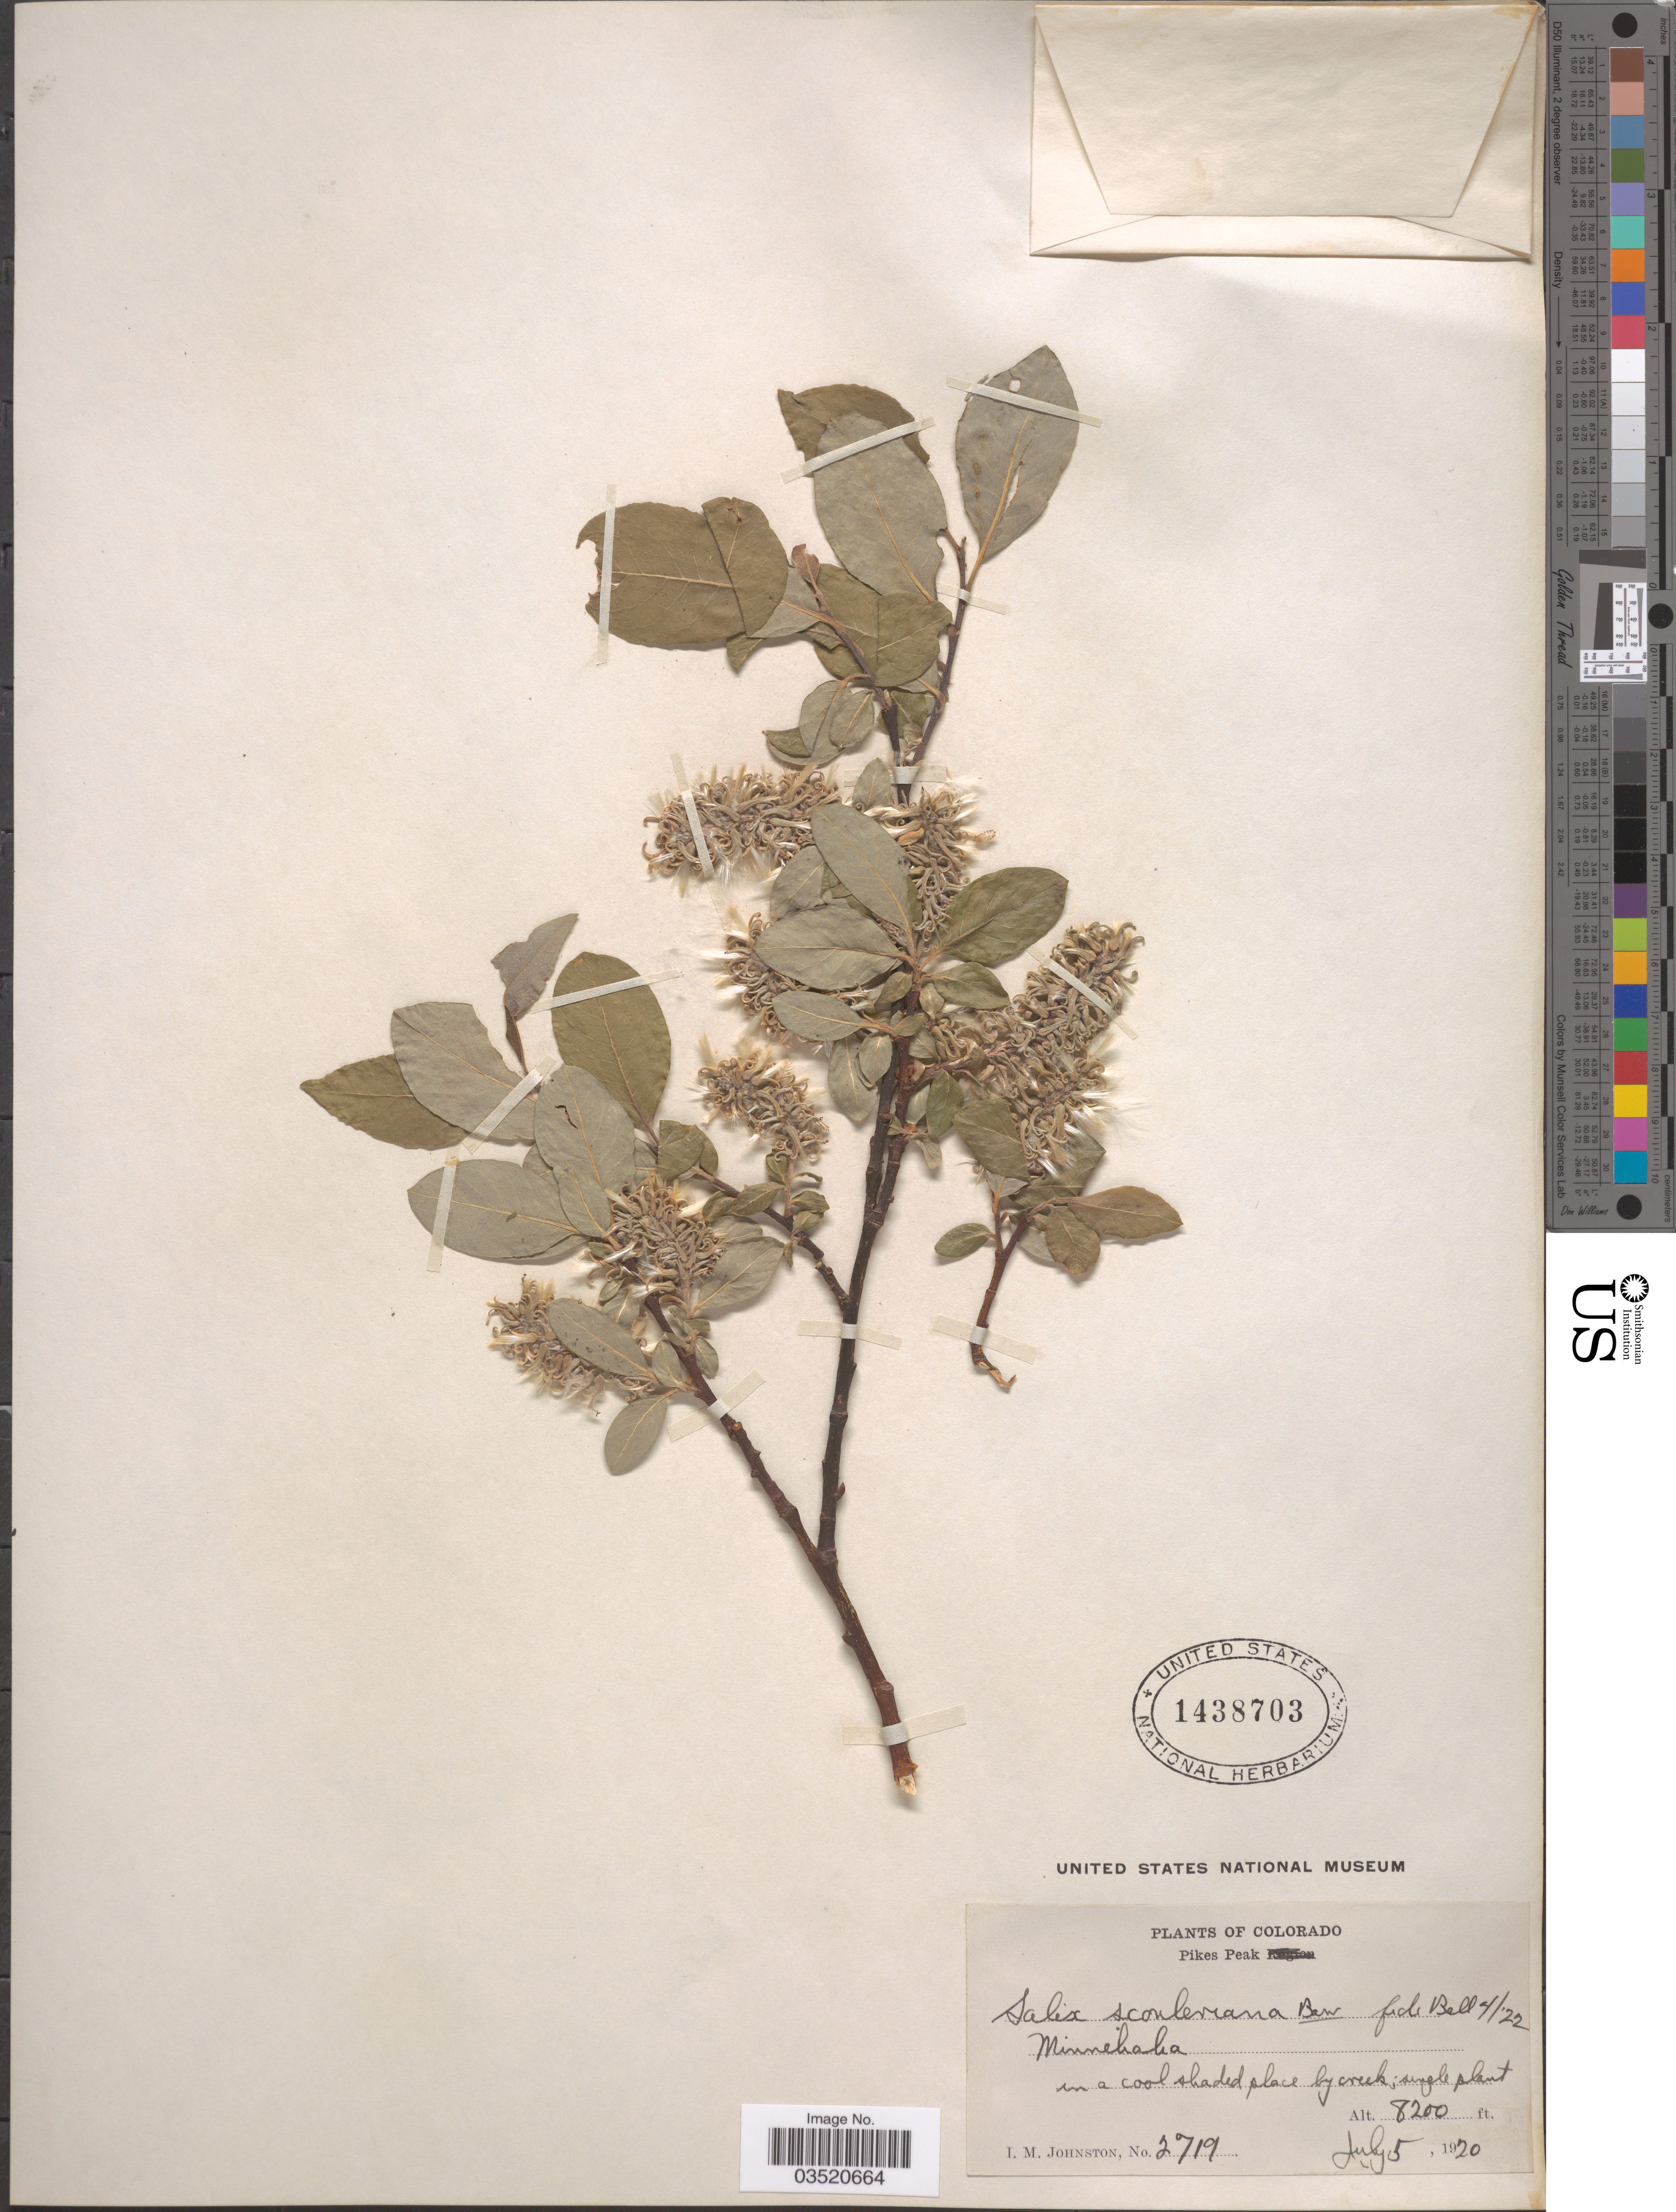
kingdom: Plantae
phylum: Tracheophyta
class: Magnoliopsida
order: Malpighiales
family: Salicaceae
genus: Salix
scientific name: Salix scouleriana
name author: Barratt ex Hook.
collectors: I.M. Johnston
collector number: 2719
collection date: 1920-07-05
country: United States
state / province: Colorado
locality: Pikes Peak. Minnehaha.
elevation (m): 2499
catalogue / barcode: US 1438703